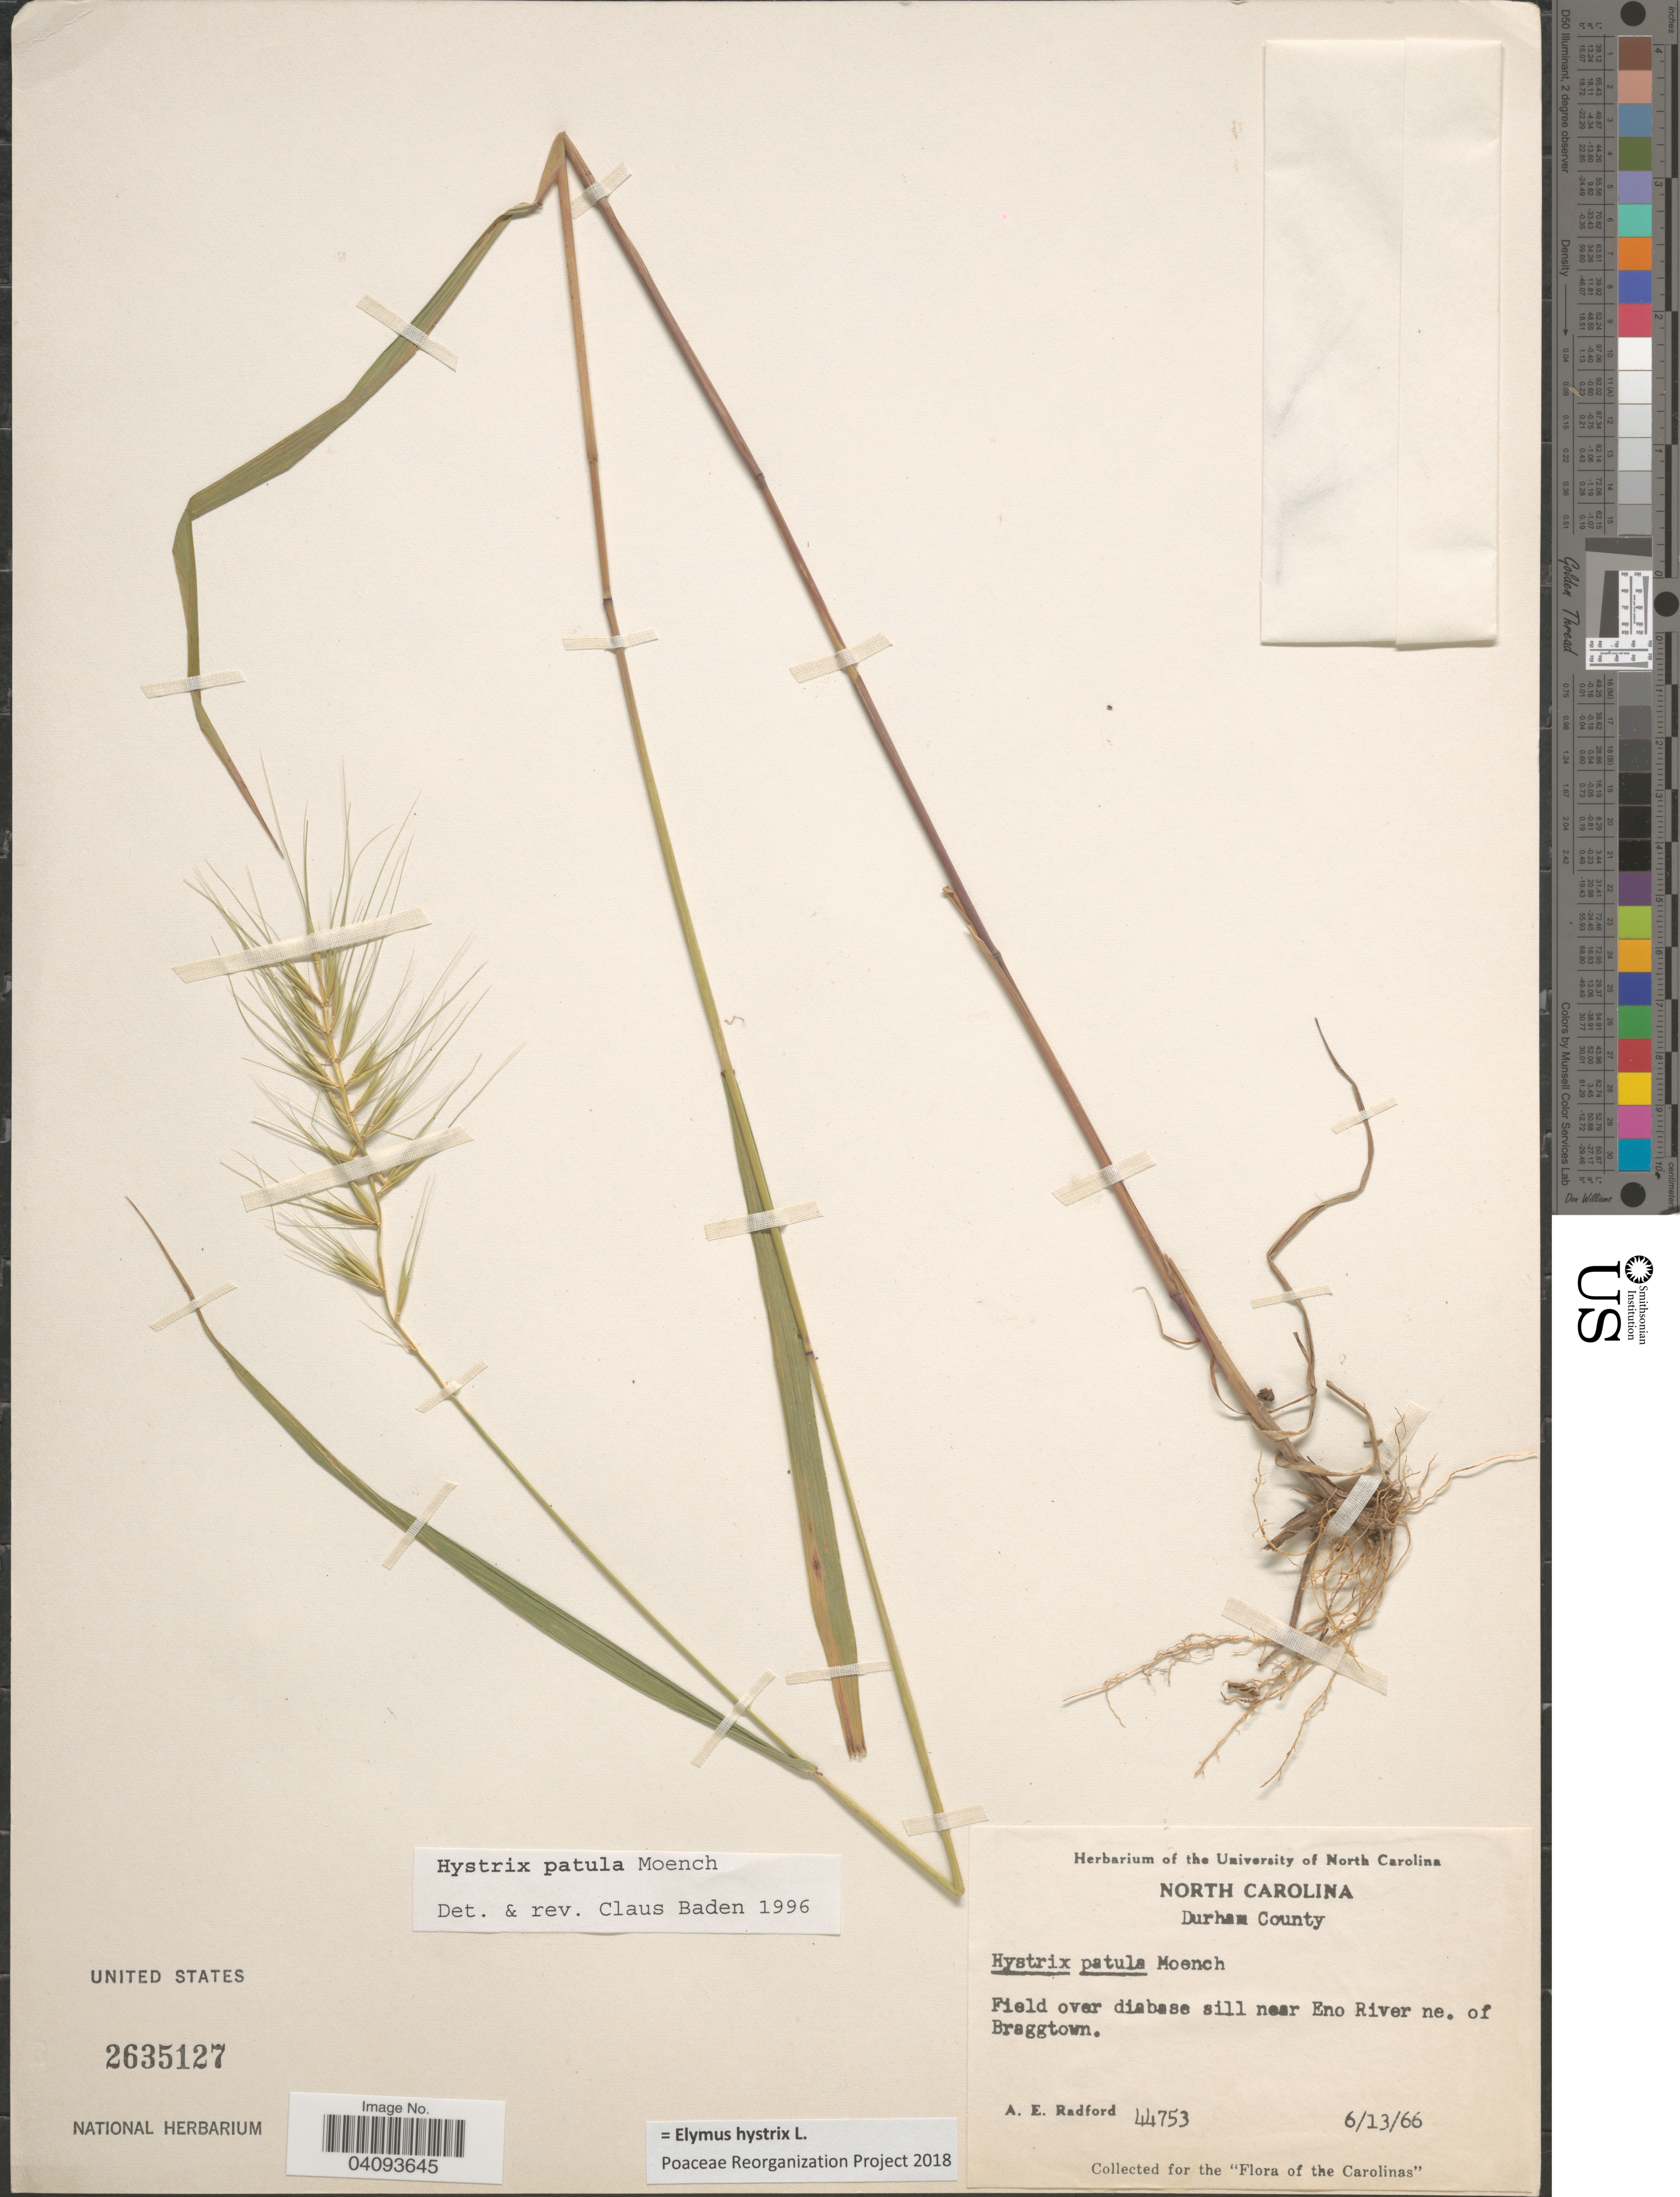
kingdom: Plantae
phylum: Tracheophyta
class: Liliopsida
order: Poales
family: Poaceae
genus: Elymus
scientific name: Elymus hystrix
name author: L.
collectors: A. E. Radford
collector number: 44753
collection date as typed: Transcribed d/m/y: 13/6/66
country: United States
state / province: North Carolina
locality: Durham County. Field over diabase sill near Eno River ne. of Braggtown.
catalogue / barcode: US 2635127